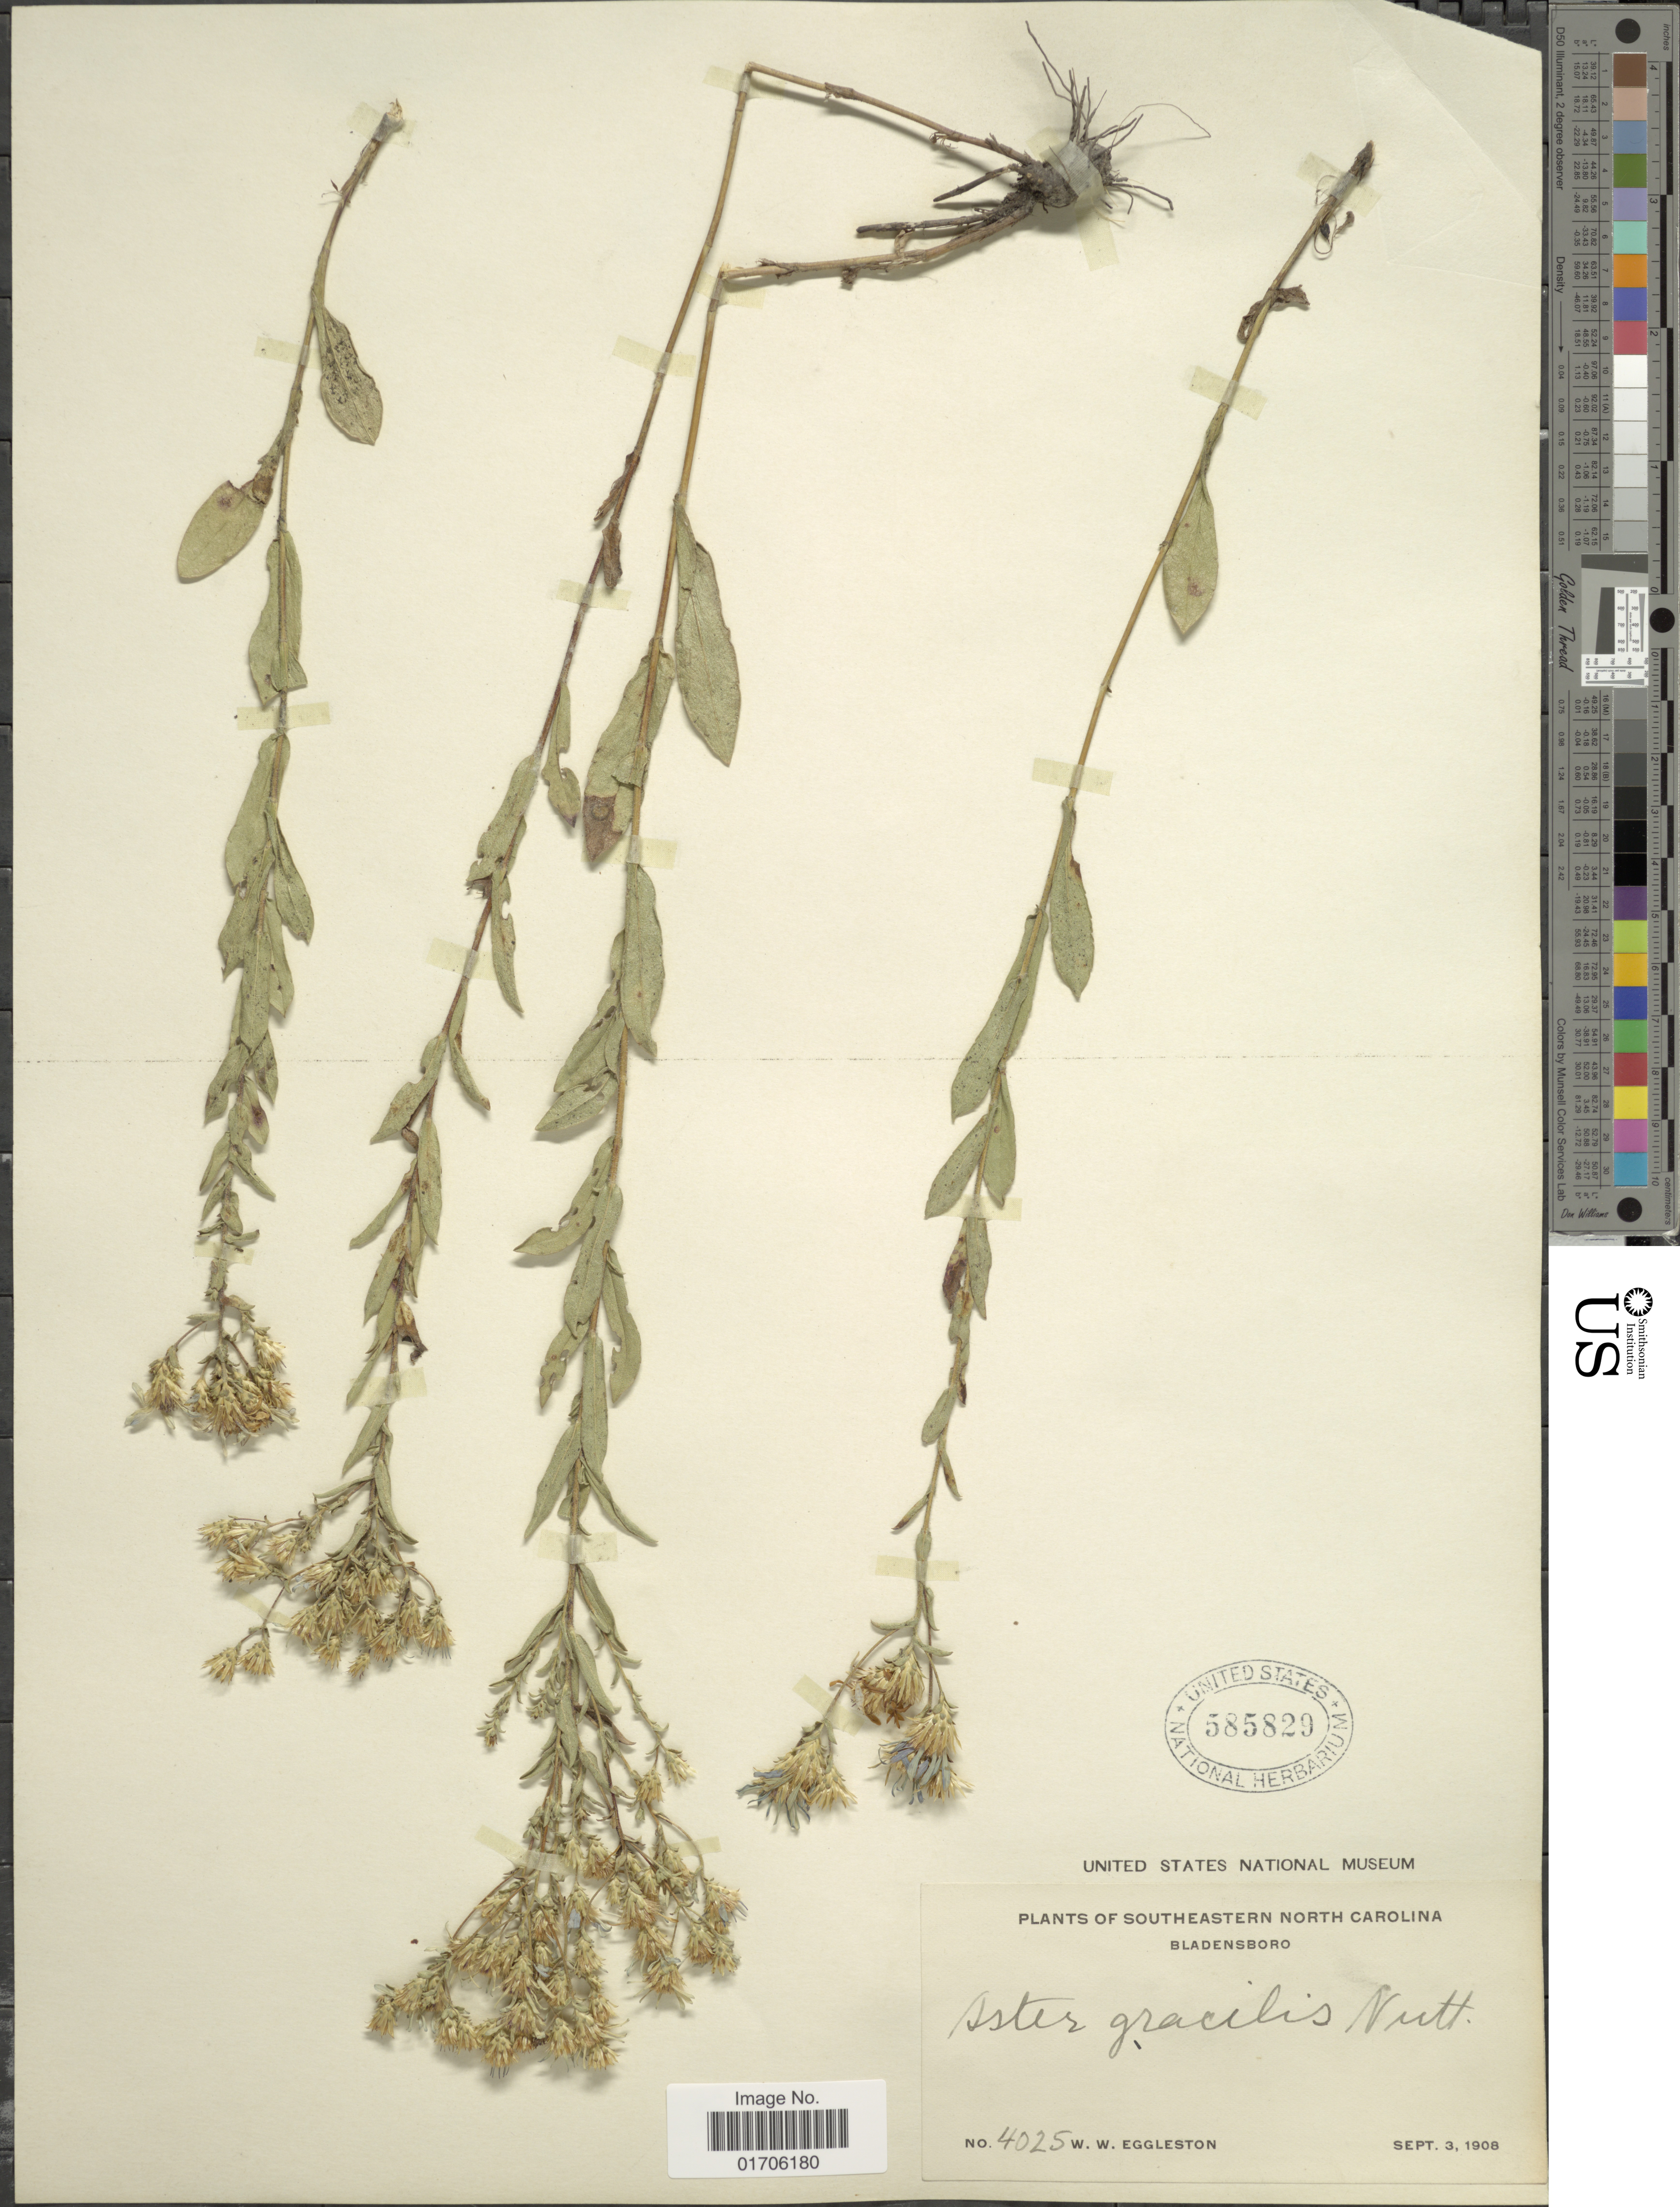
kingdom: Plantae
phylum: Tracheophyta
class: Magnoliopsida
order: Asterales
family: Asteraceae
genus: Eurybia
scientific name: Eurybia compacta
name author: G.L. Nesom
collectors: W. W. Eggleston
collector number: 4025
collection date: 1908-09-03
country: United States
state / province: North Carolina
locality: Southeastern North Carolina. Bladensboro.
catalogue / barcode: US 585829